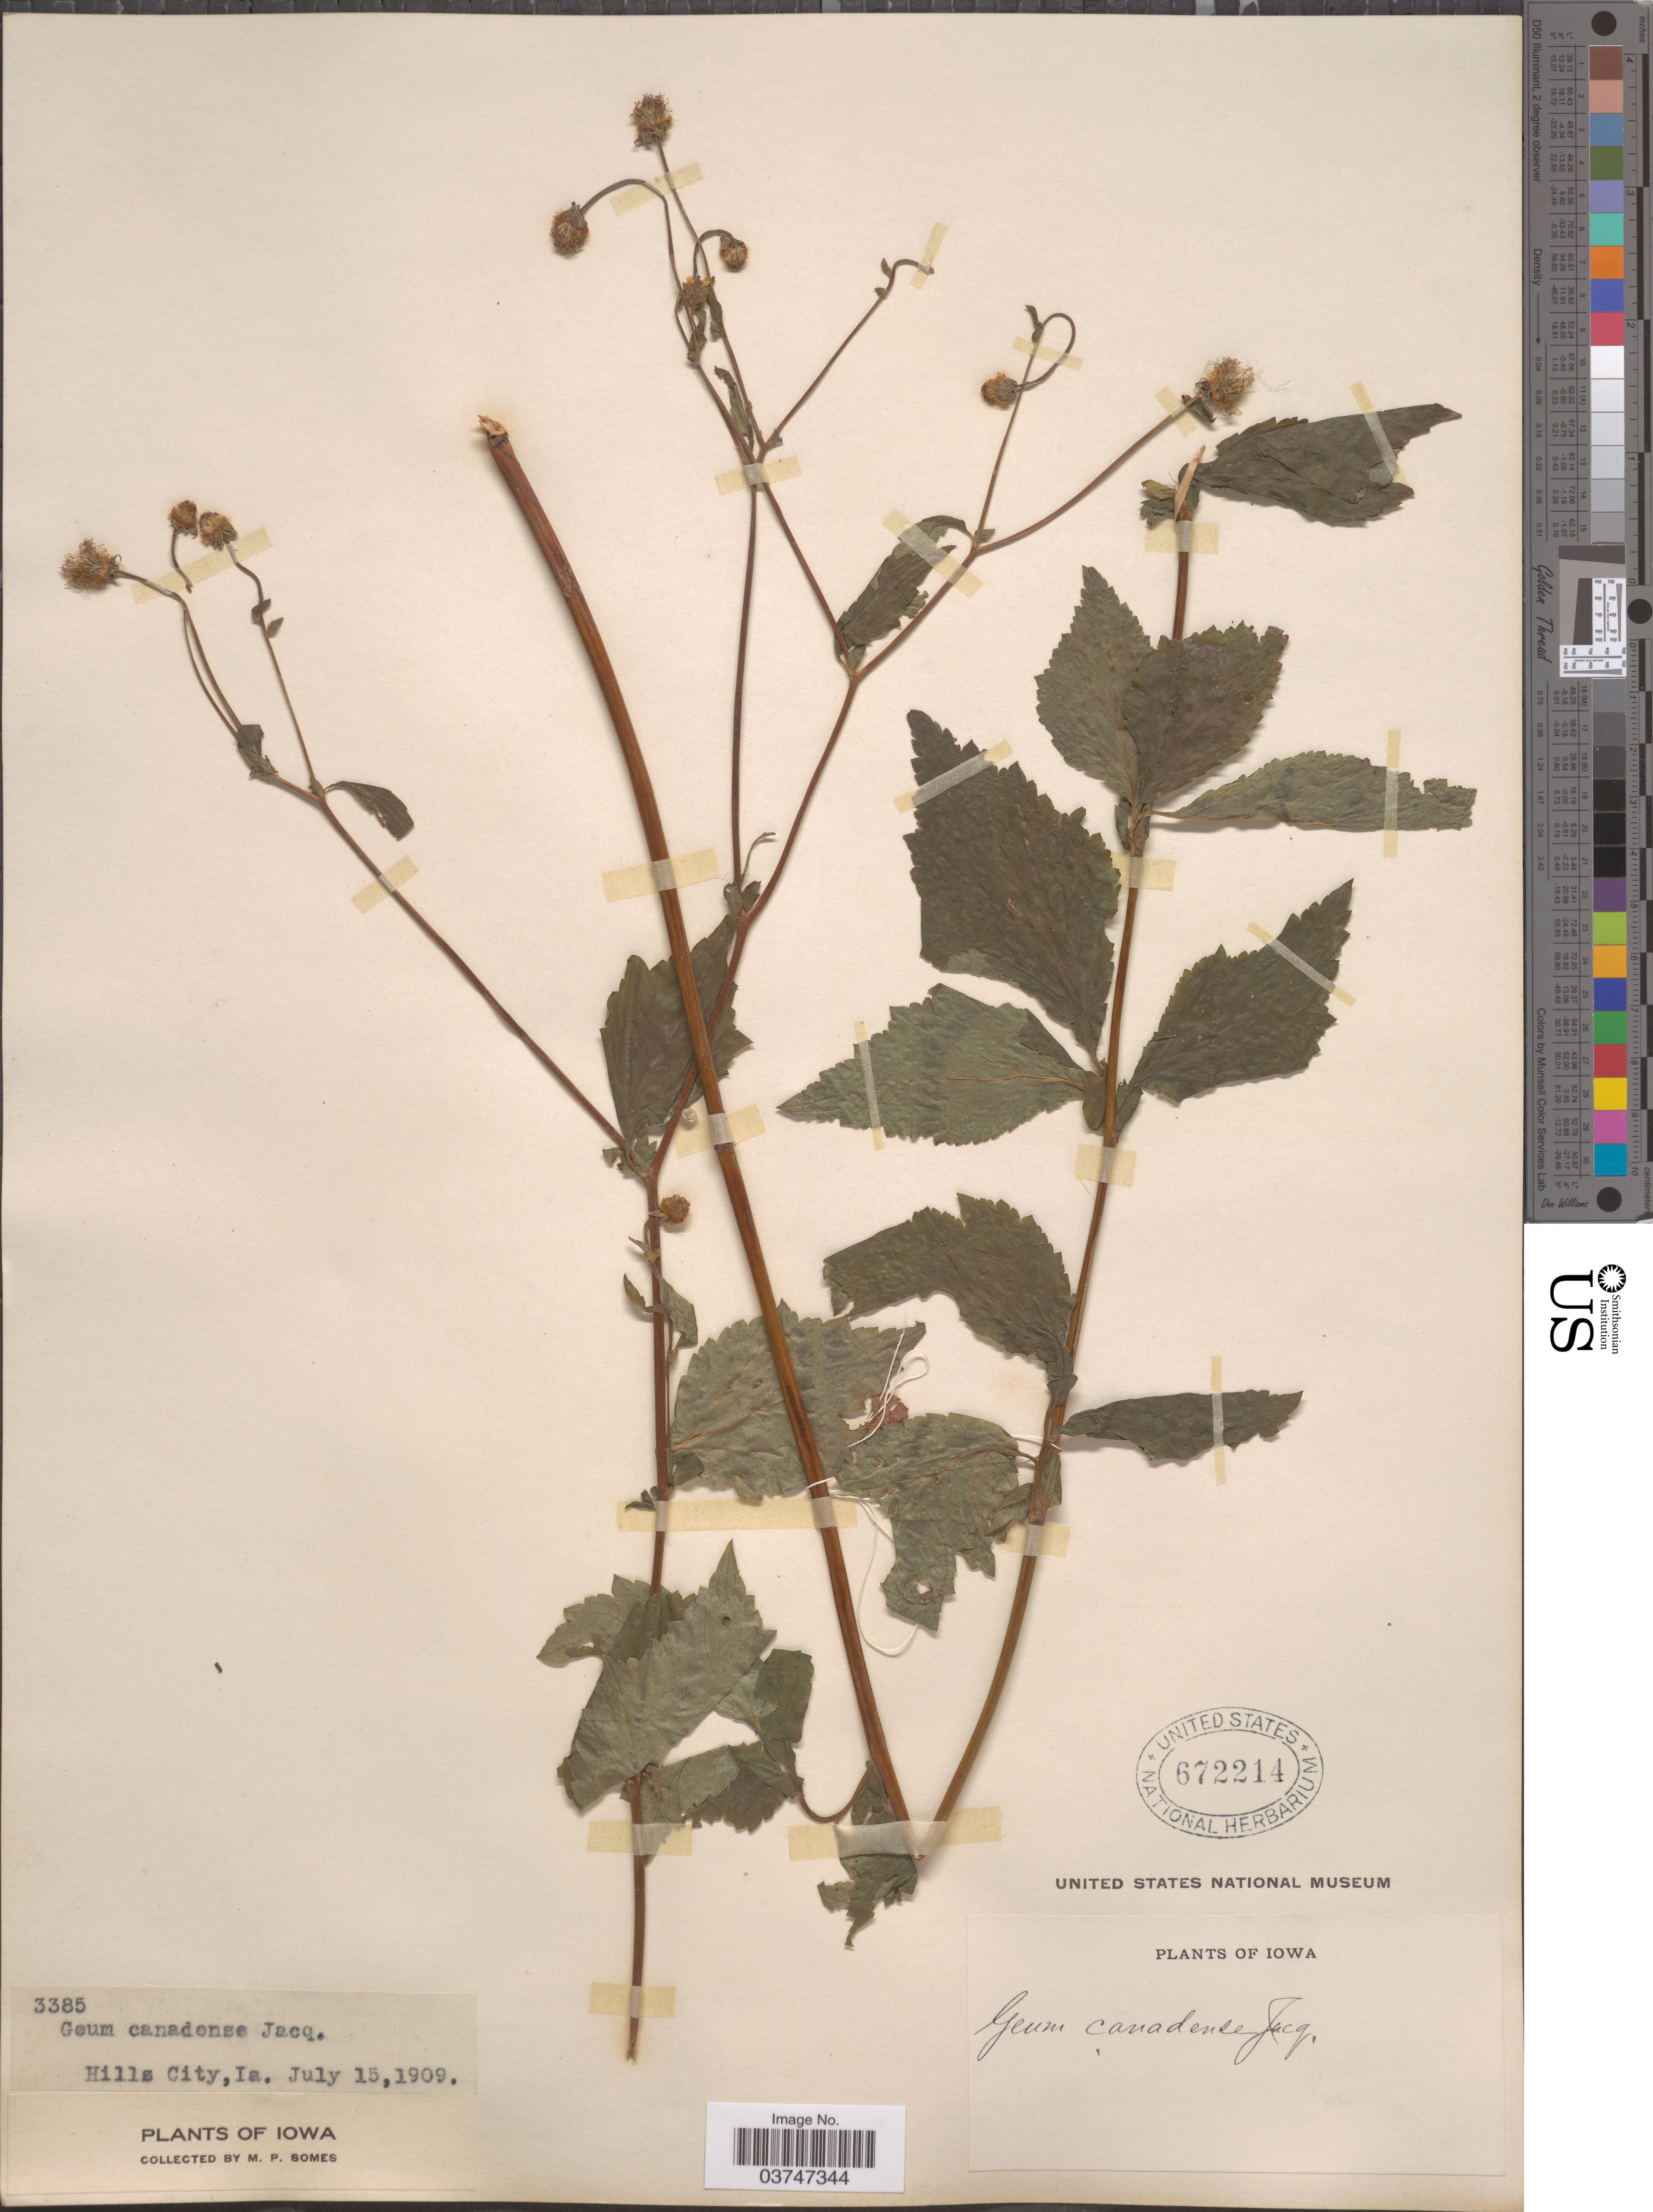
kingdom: Plantae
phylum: Tracheophyta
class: Magnoliopsida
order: Rosales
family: Rosaceae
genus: Geum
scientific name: Geum canadense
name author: Jacq.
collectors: M. Somes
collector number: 3385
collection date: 1909-07-15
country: United States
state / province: Iowa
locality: Hills City.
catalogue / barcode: US 672214